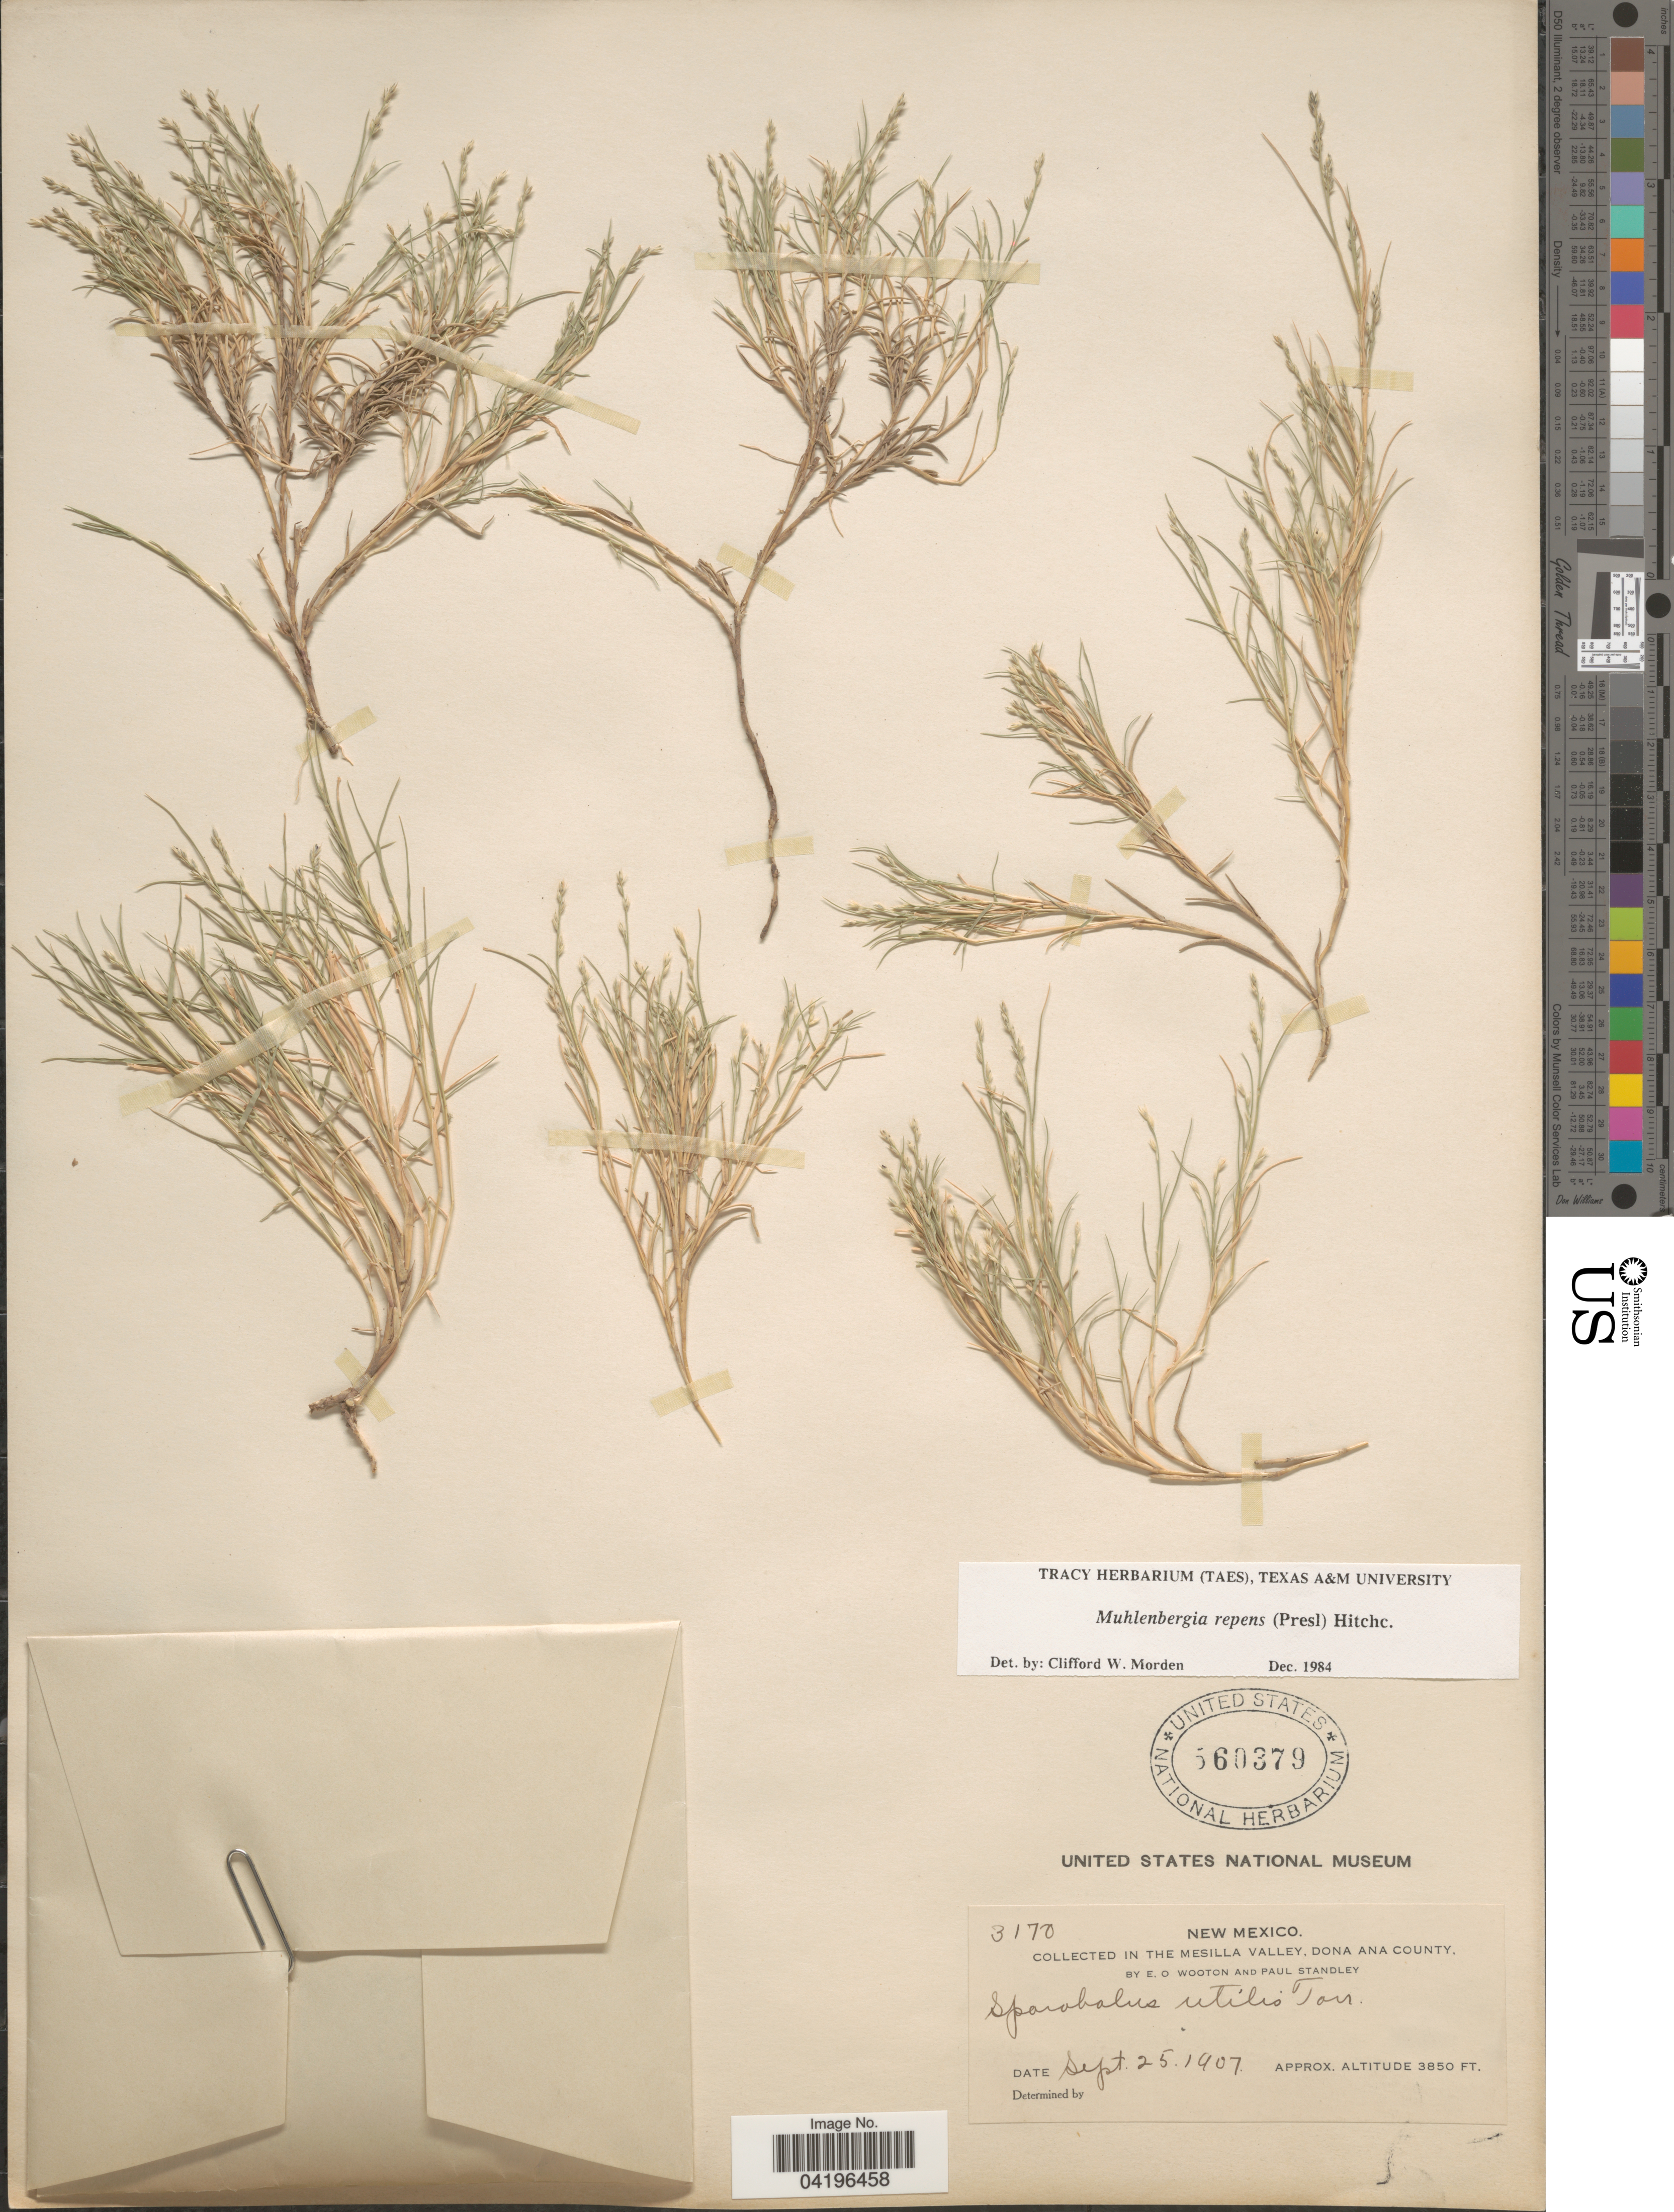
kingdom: Plantae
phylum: Tracheophyta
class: Liliopsida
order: Poales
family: Poaceae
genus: Muhlenbergia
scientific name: Muhlenbergia repens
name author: (J. Presl) Hitchc.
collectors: E. O. Wooton & P. C. Standley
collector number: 3170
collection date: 1907-09-25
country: United States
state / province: New Mexico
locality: In the Mesilla Valley, Dona Ana County.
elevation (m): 1173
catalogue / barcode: US 560379